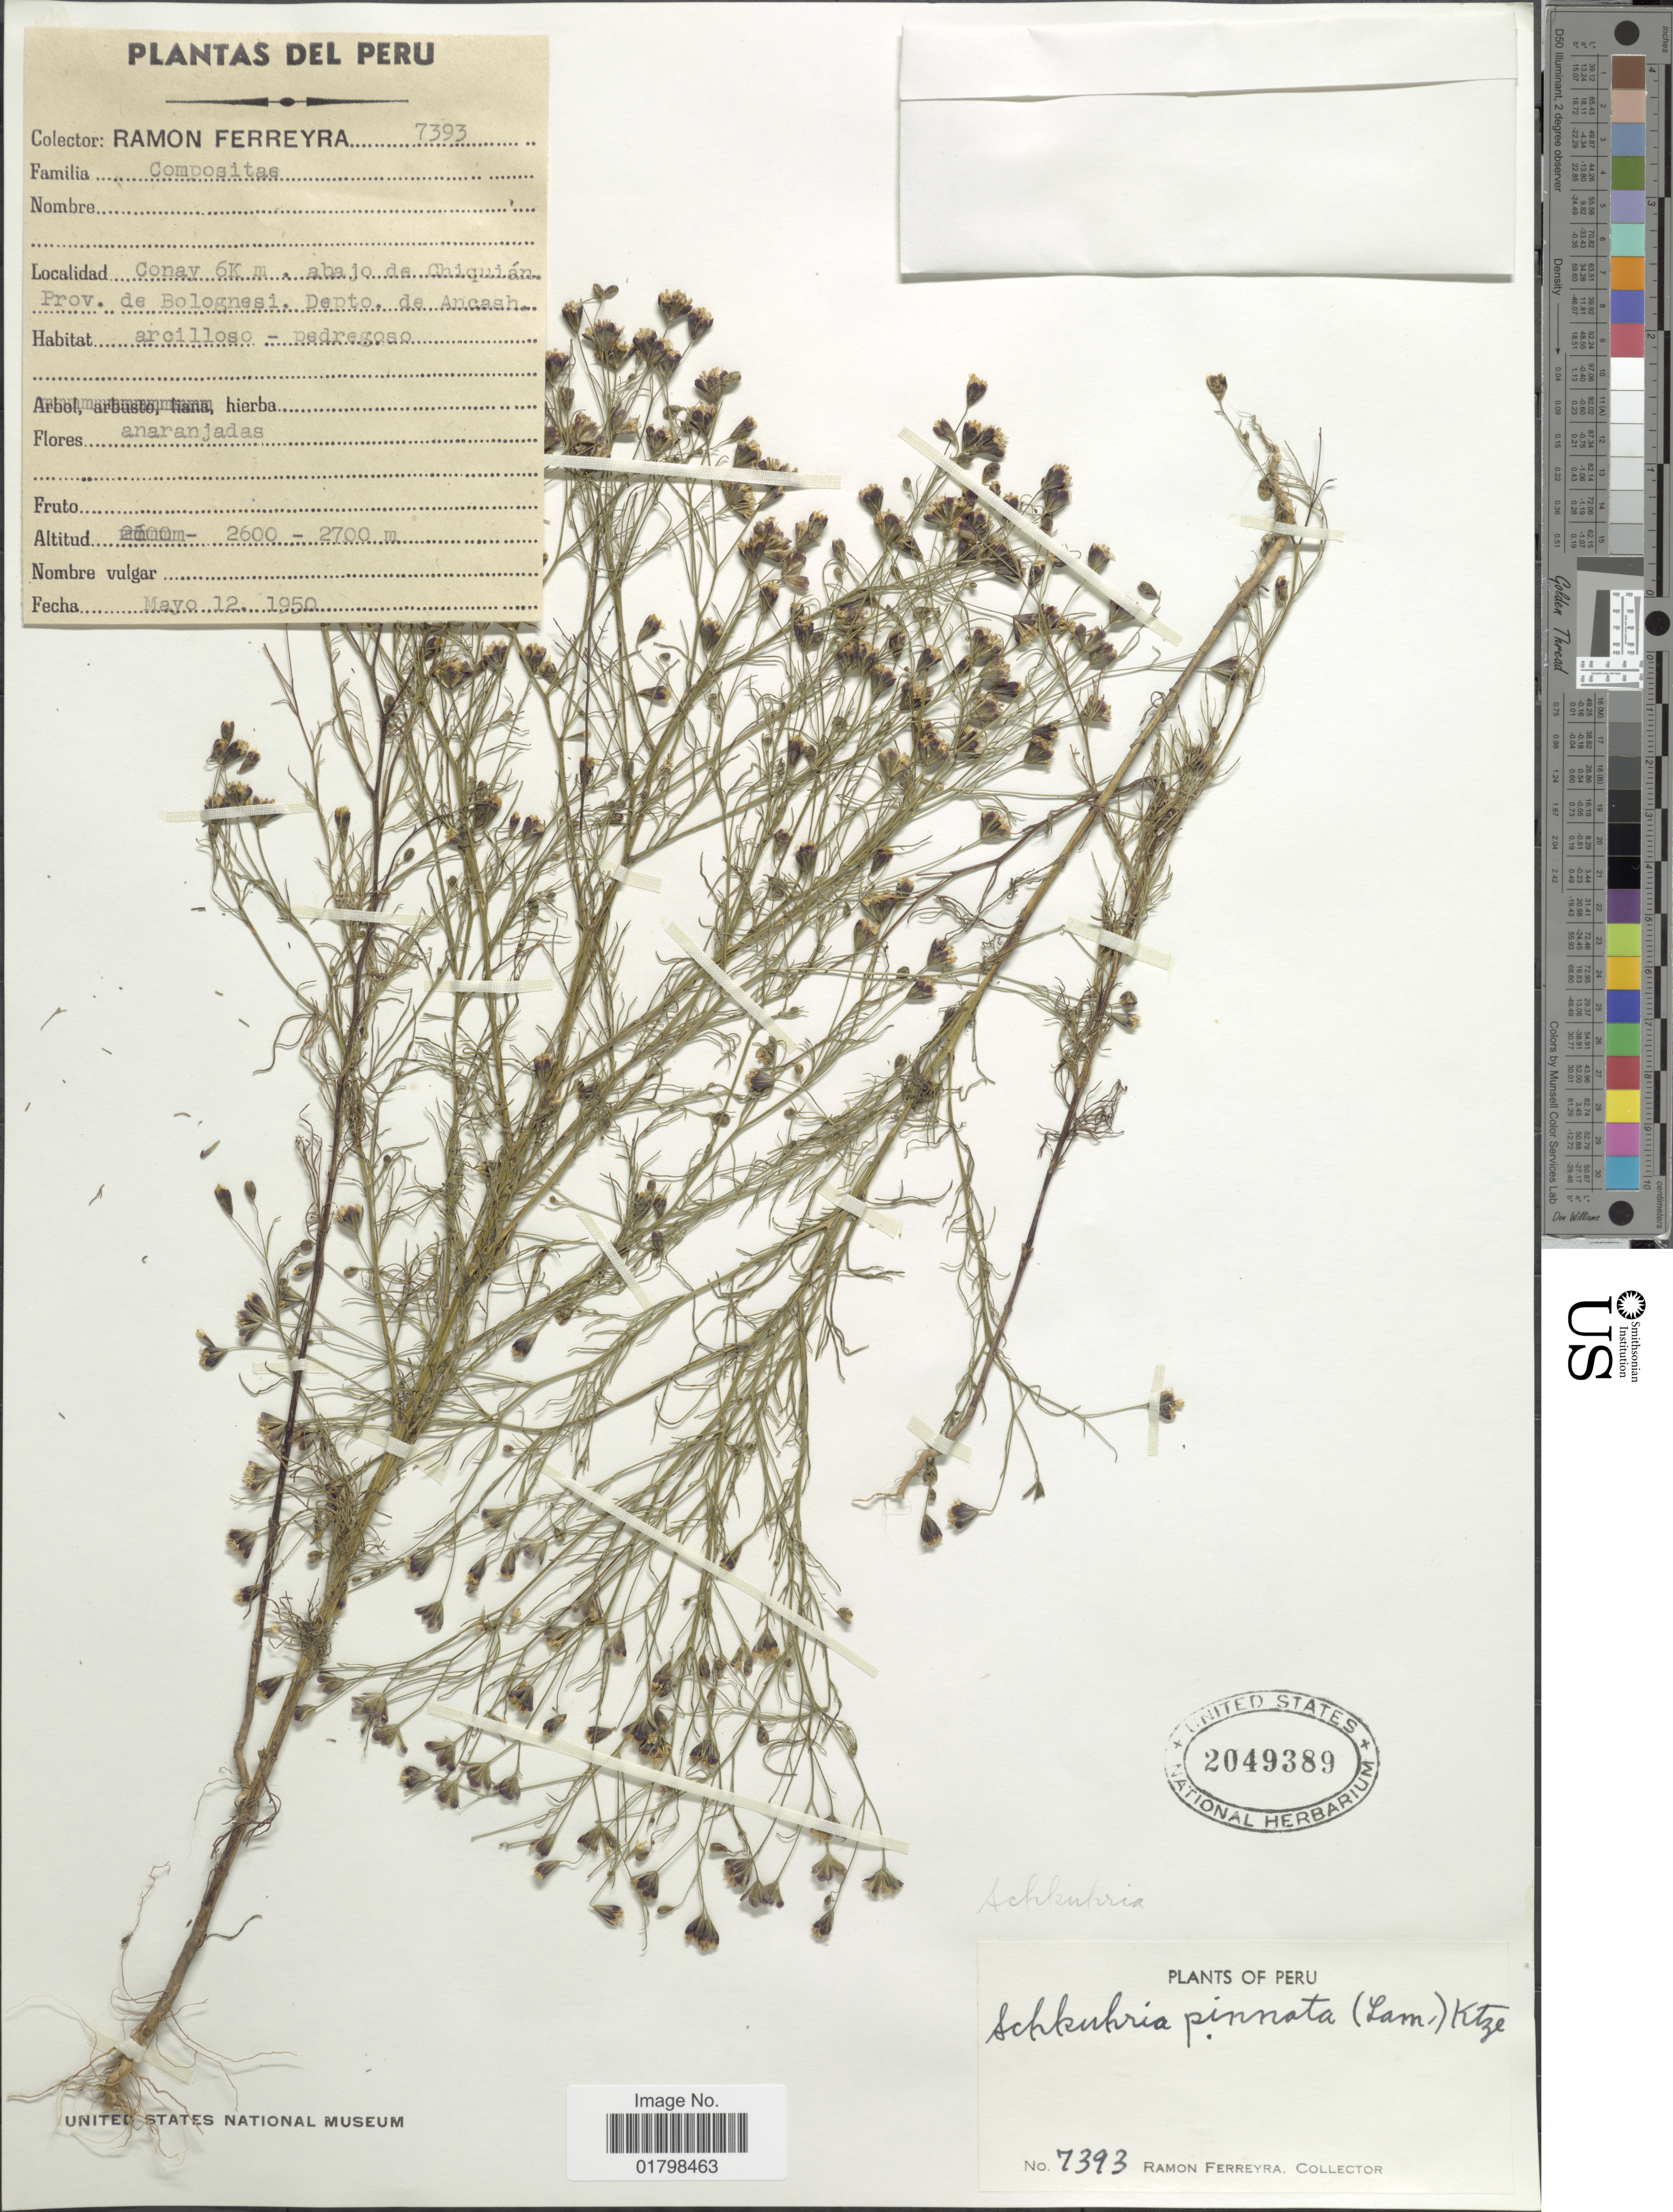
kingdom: Plantae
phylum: Tracheophyta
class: Magnoliopsida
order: Asterales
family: Asteraceae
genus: Schkuhria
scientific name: Schkuhria pinnata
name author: (Lam.) Kuntze ex Thell.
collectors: R. A. Ferreyra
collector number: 7393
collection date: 1950-05-12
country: Peru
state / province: Ancash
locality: Conay 6 km. abajo de Chiquian, Prov. de Bolognesi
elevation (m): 2600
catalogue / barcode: US 2049389